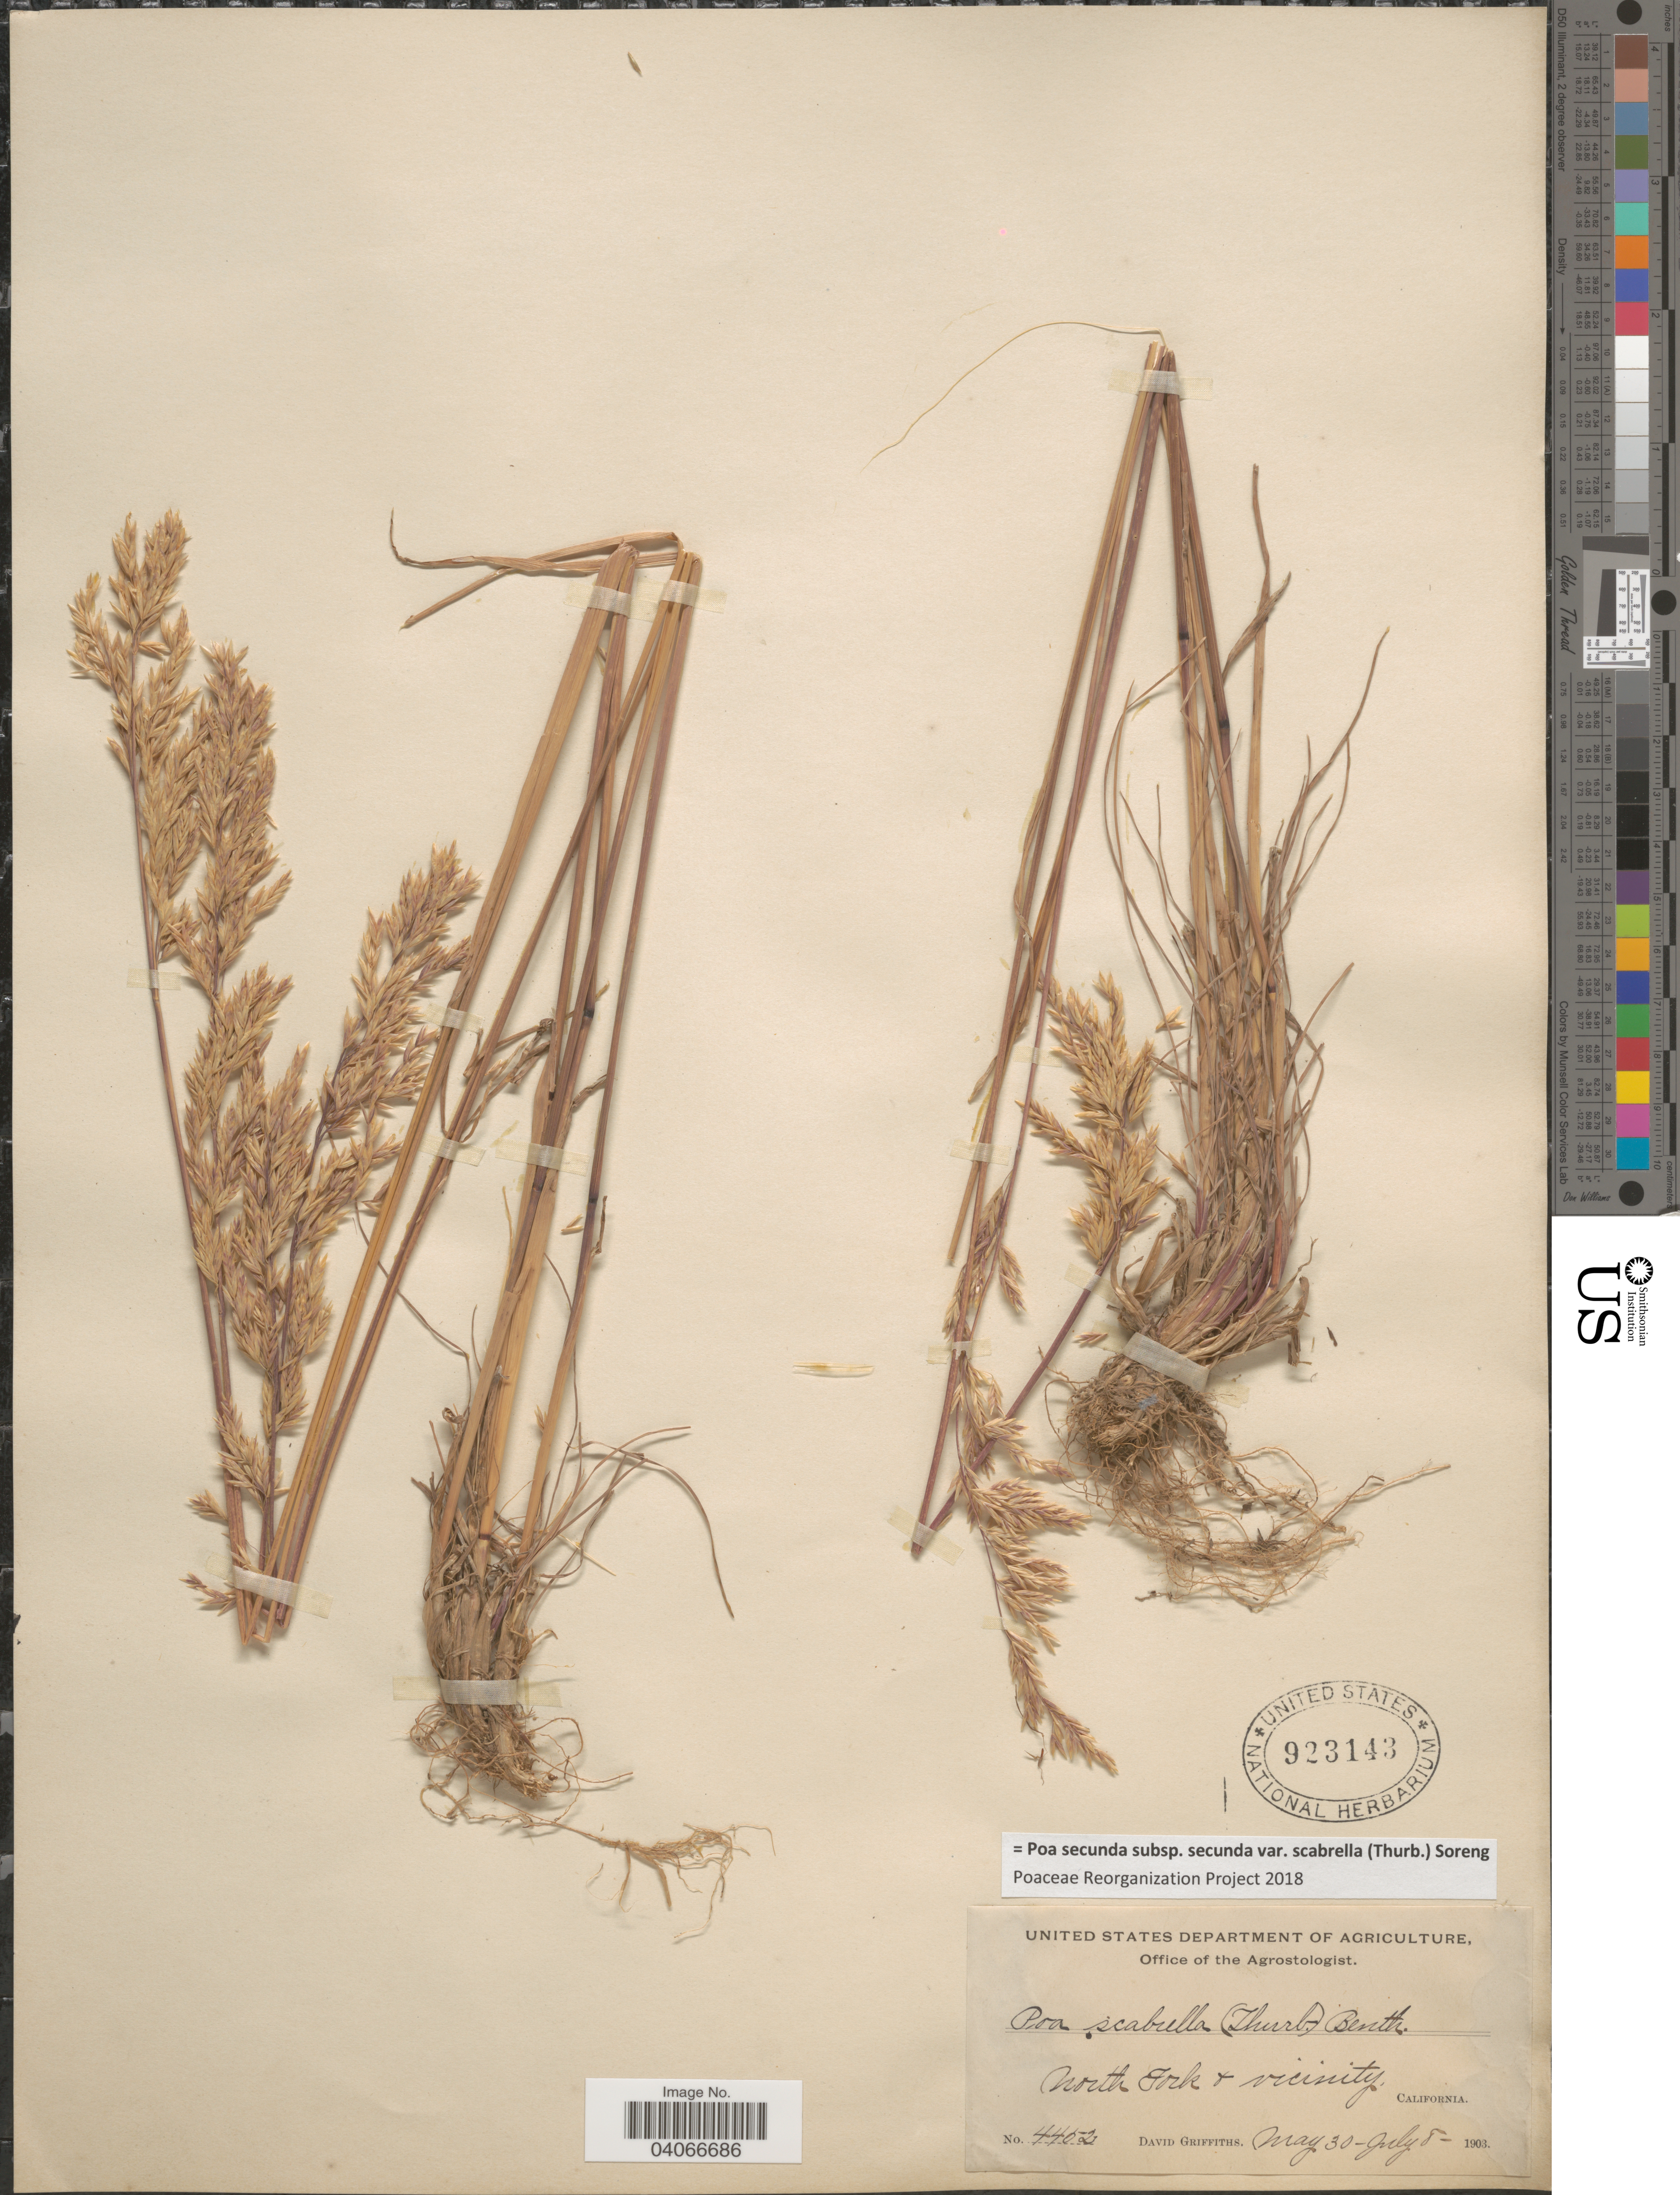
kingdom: Plantae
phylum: Tracheophyta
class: Liliopsida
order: Poales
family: Poaceae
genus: Poa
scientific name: Poa secunda subsp. secunda var. scabrella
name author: (Thurb.) Soreng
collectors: D. Griffiths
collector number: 4452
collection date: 1903-05-30/1903-07-08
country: United States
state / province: California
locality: North Fork + vicinity.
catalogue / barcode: US 923143